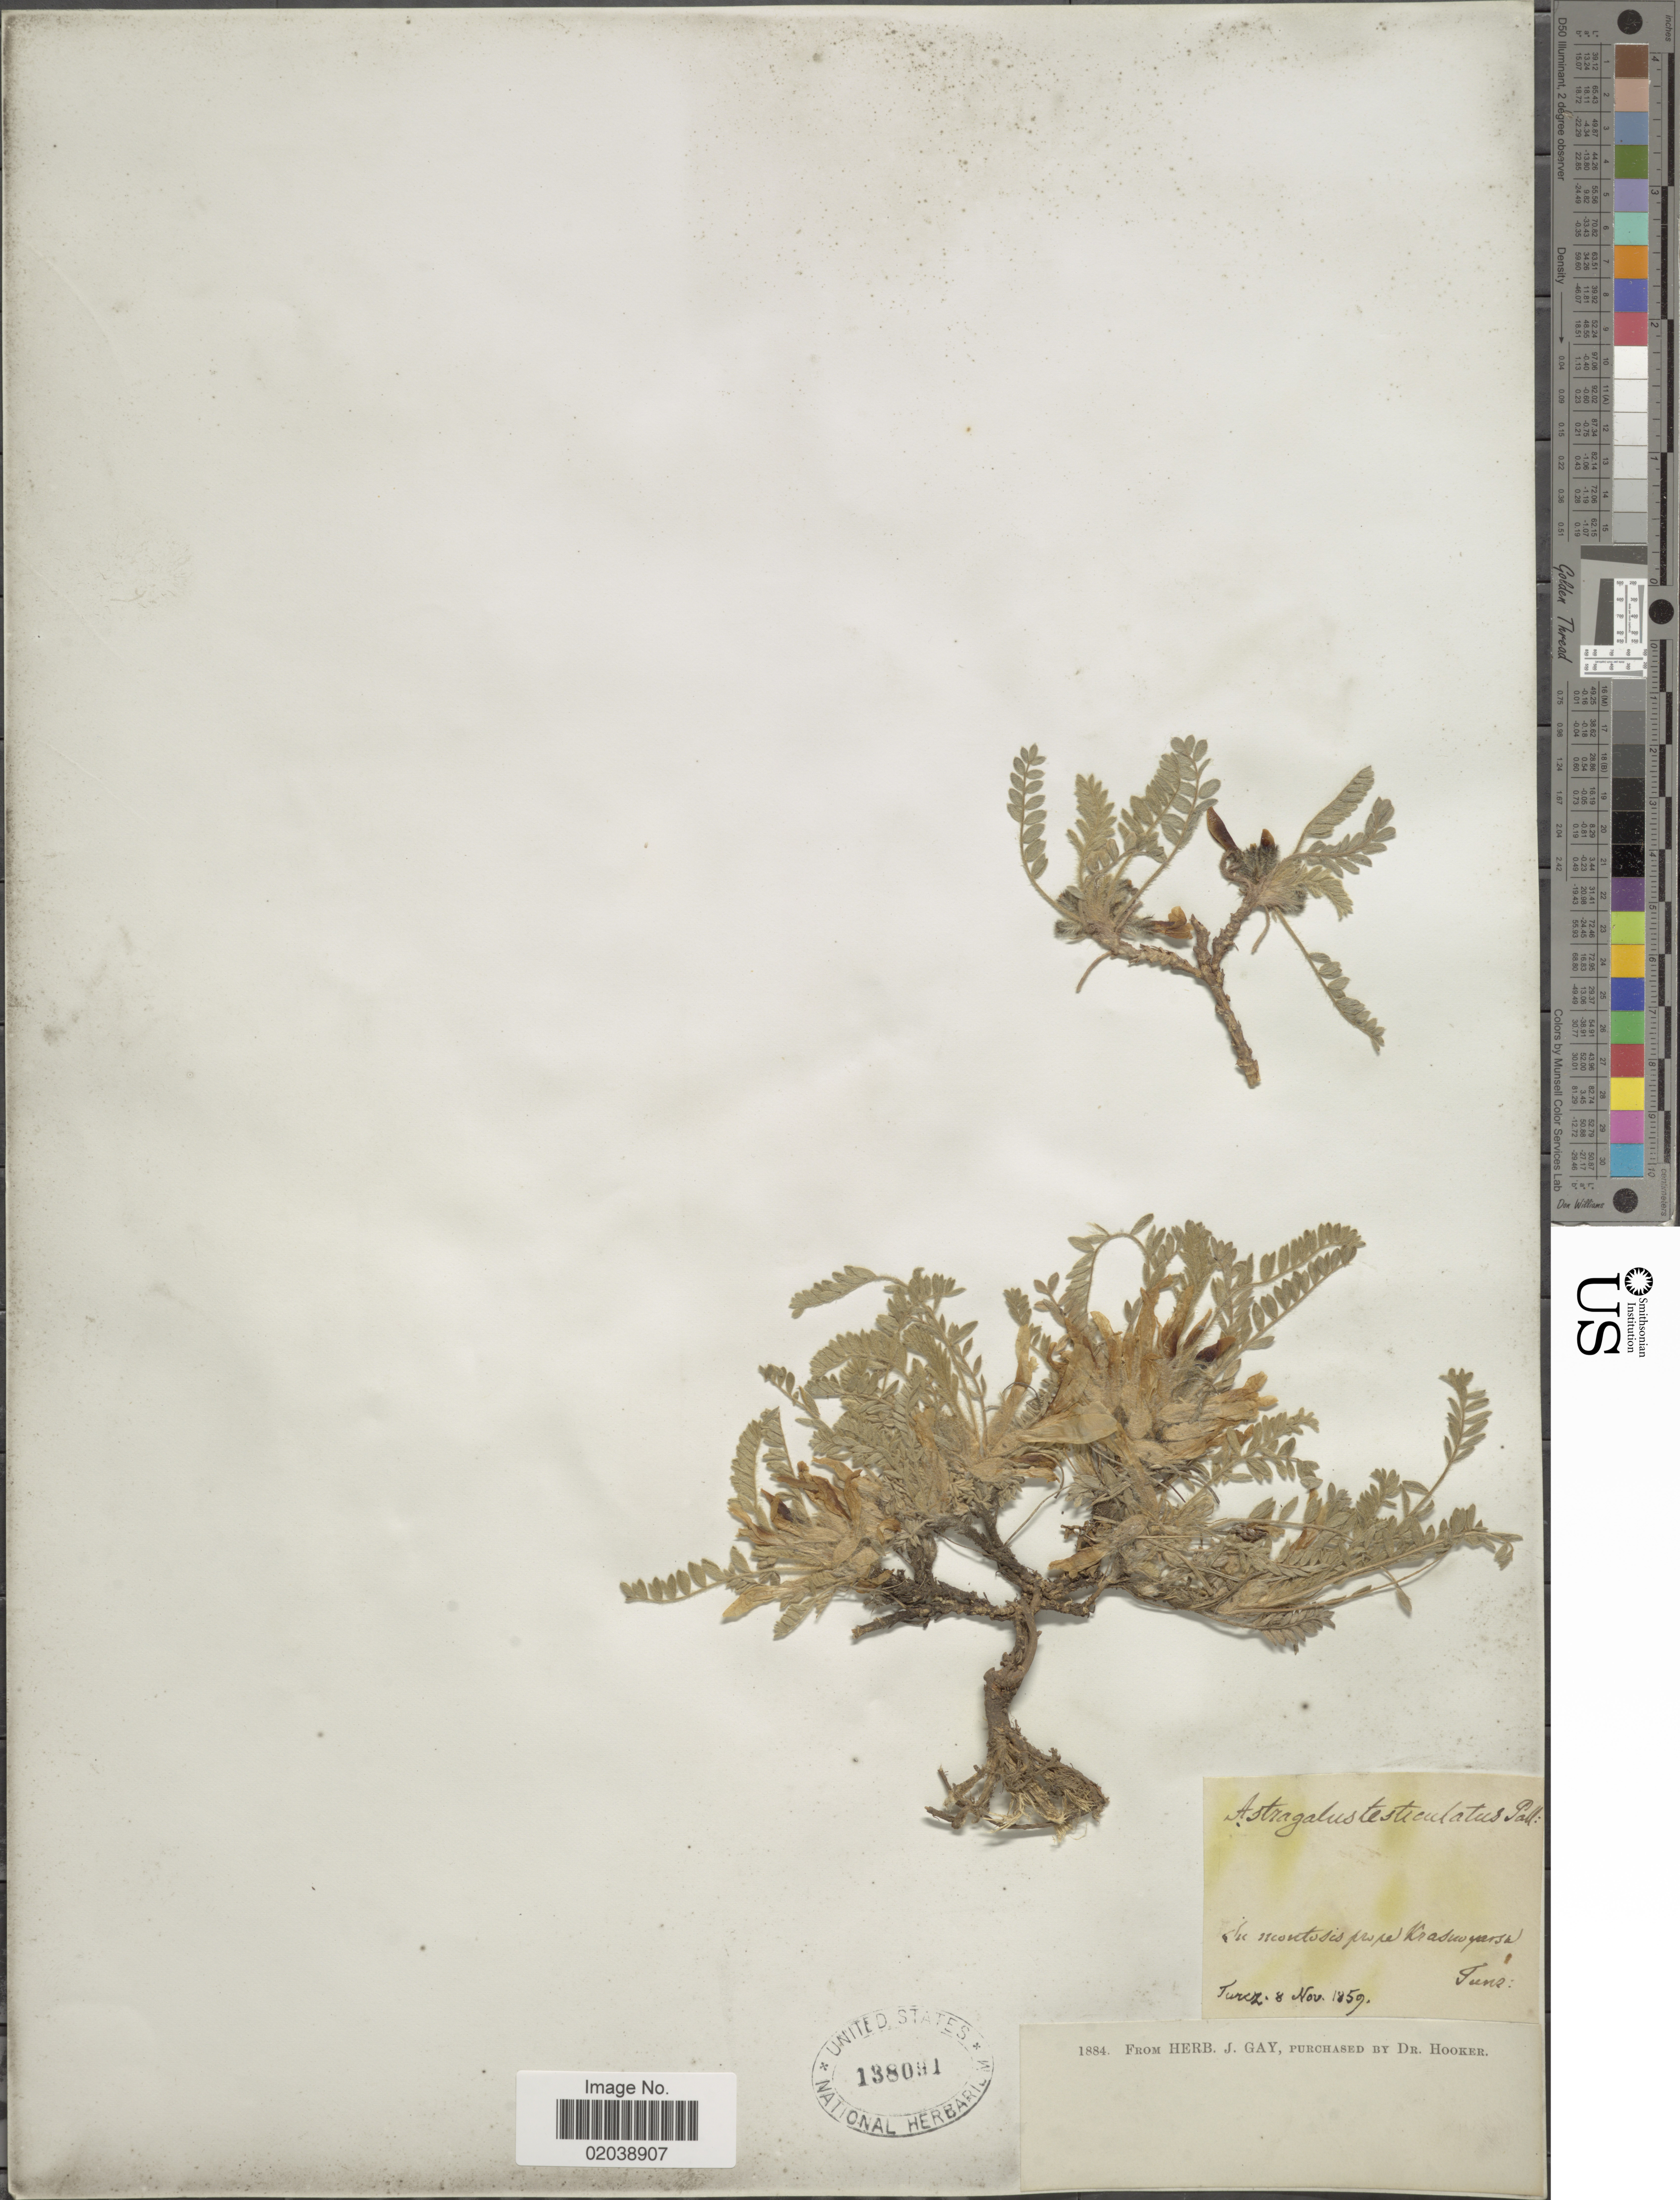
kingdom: Plantae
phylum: Tracheophyta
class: Magnoliopsida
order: Fabales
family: Fabaceae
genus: Astragalus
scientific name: Astragalus testiculatus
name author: Pall.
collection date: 1859-11-08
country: Russian Federation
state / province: Krasnoyarsk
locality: In montosis prope Krasnoyarsk.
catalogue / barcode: US 138091